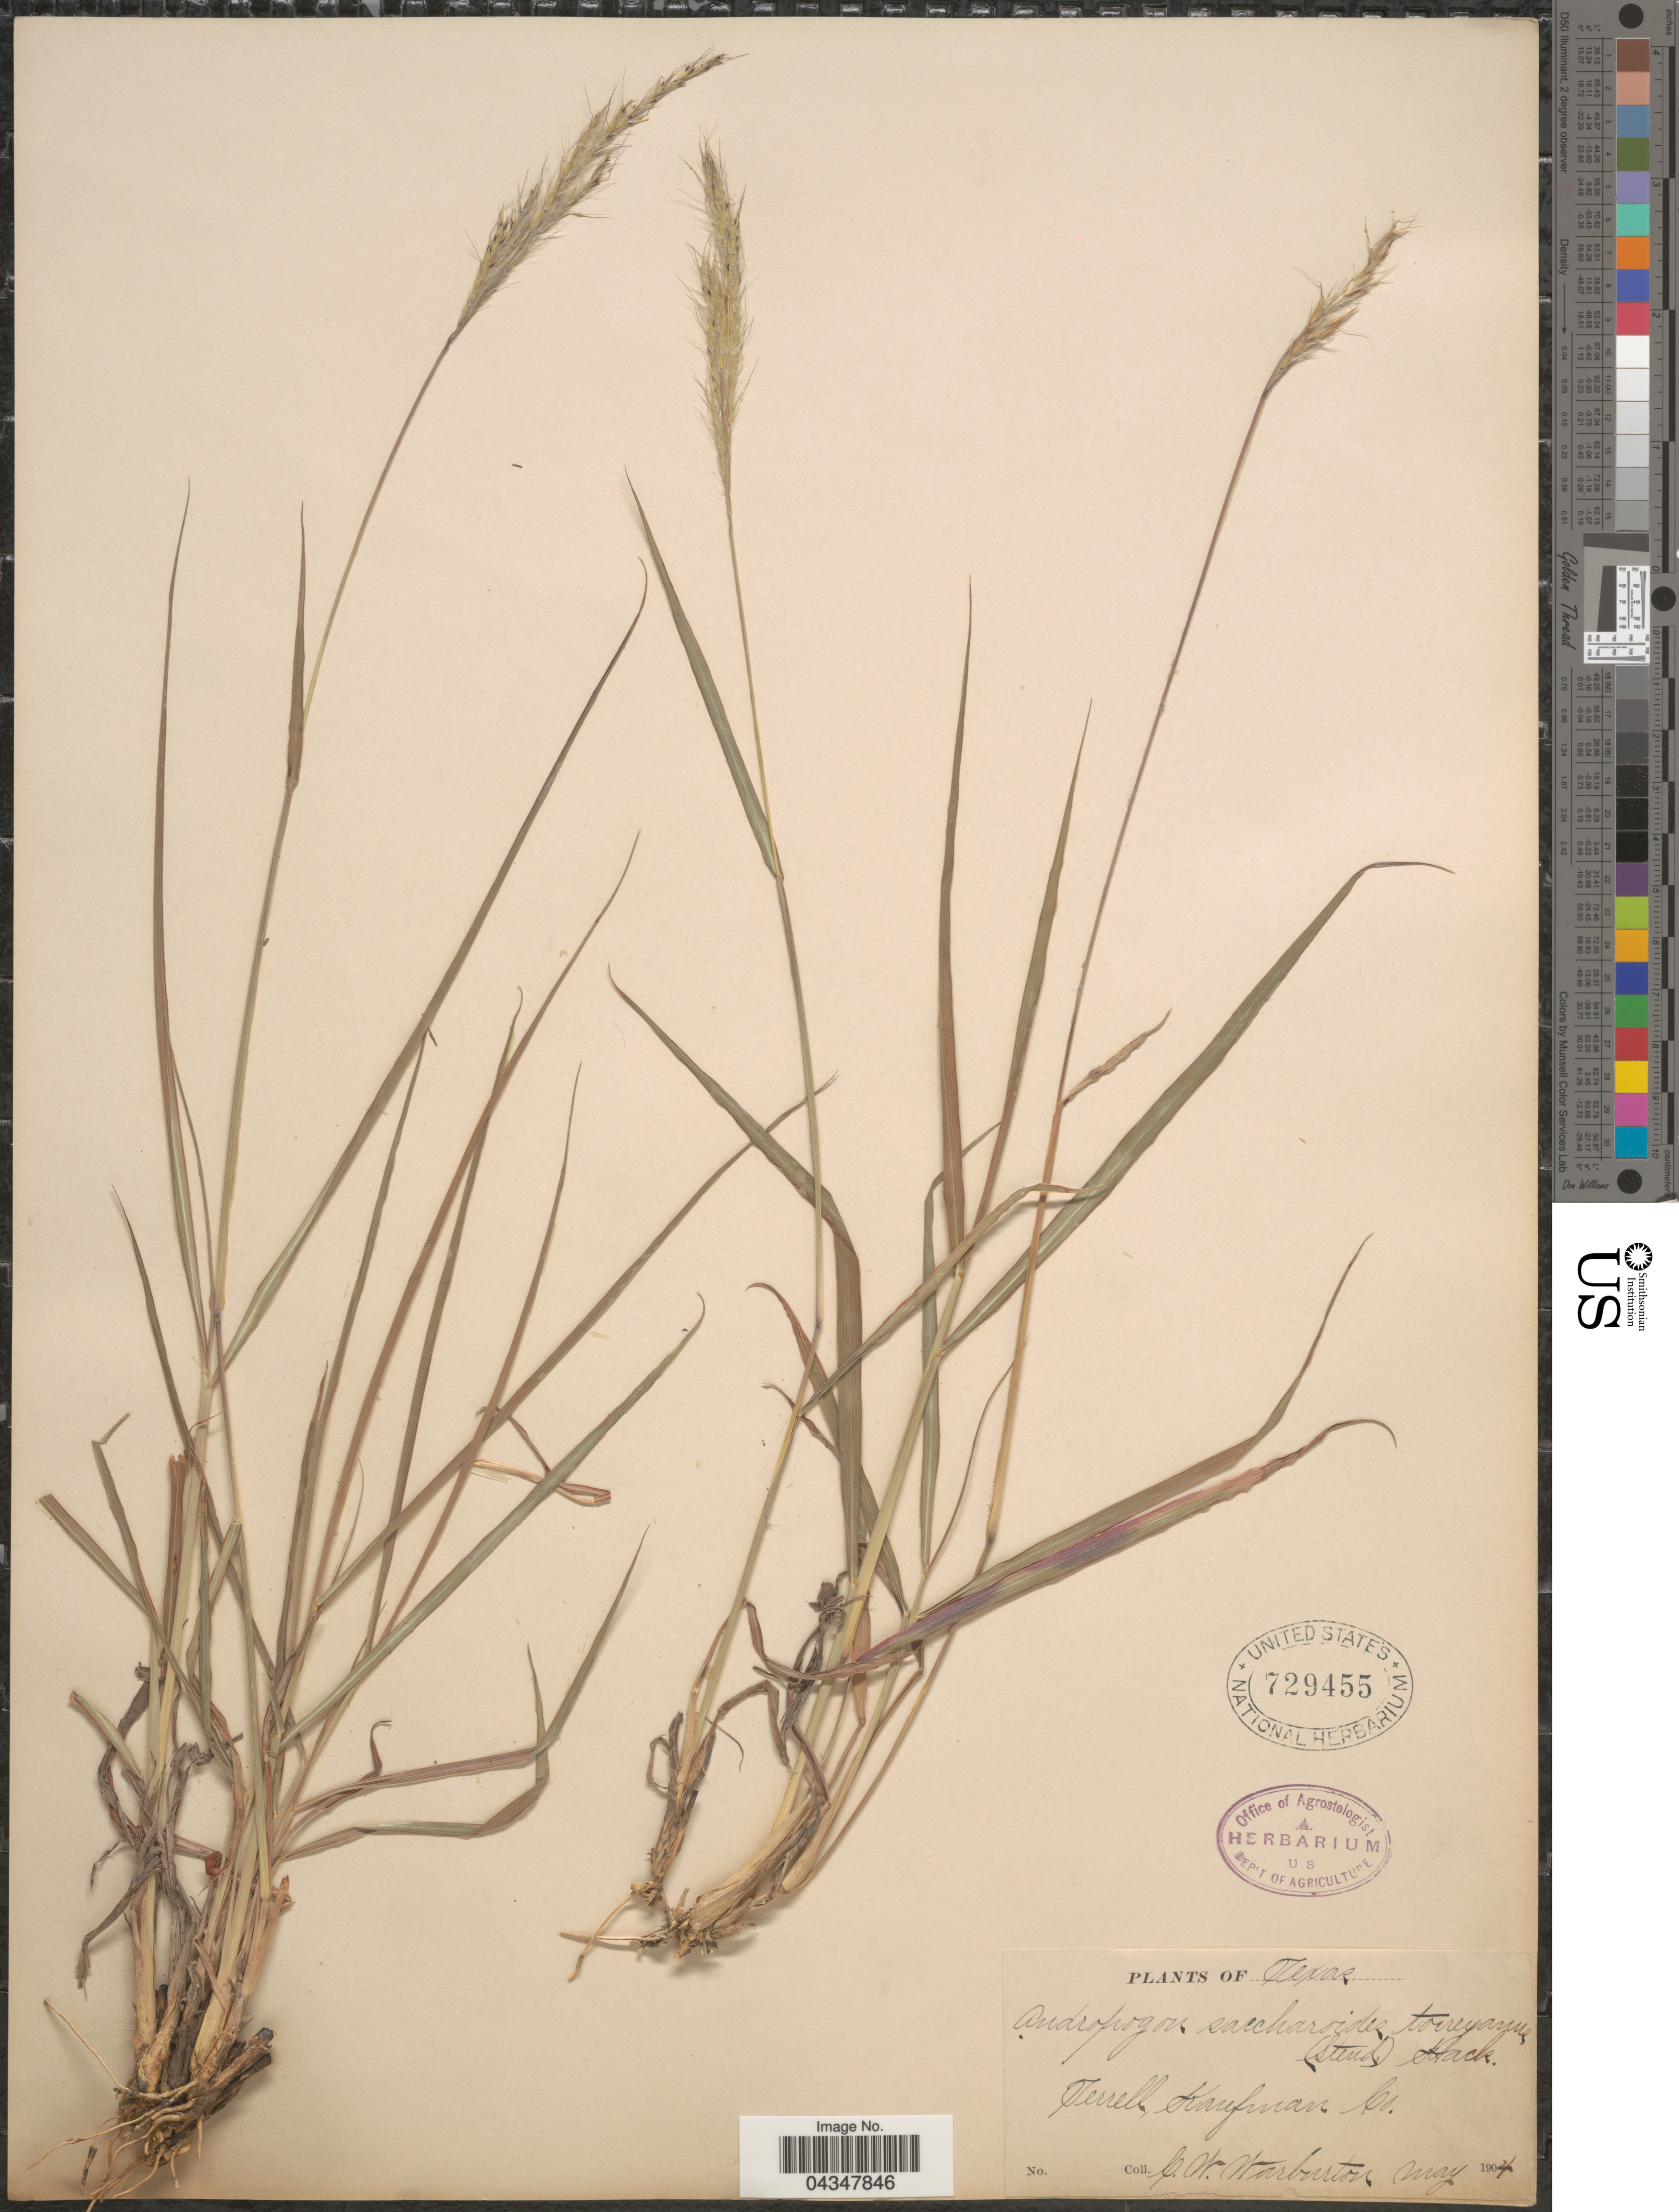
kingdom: Plantae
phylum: Tracheophyta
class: Liliopsida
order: Poales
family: Poaceae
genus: Bothriochloa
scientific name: Bothriochloa saccharoides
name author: (Sw.) Rydb.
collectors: C. Warburton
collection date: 1904-05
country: United States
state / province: Texas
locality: Terrell, Kaufman Co.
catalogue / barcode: US 729455